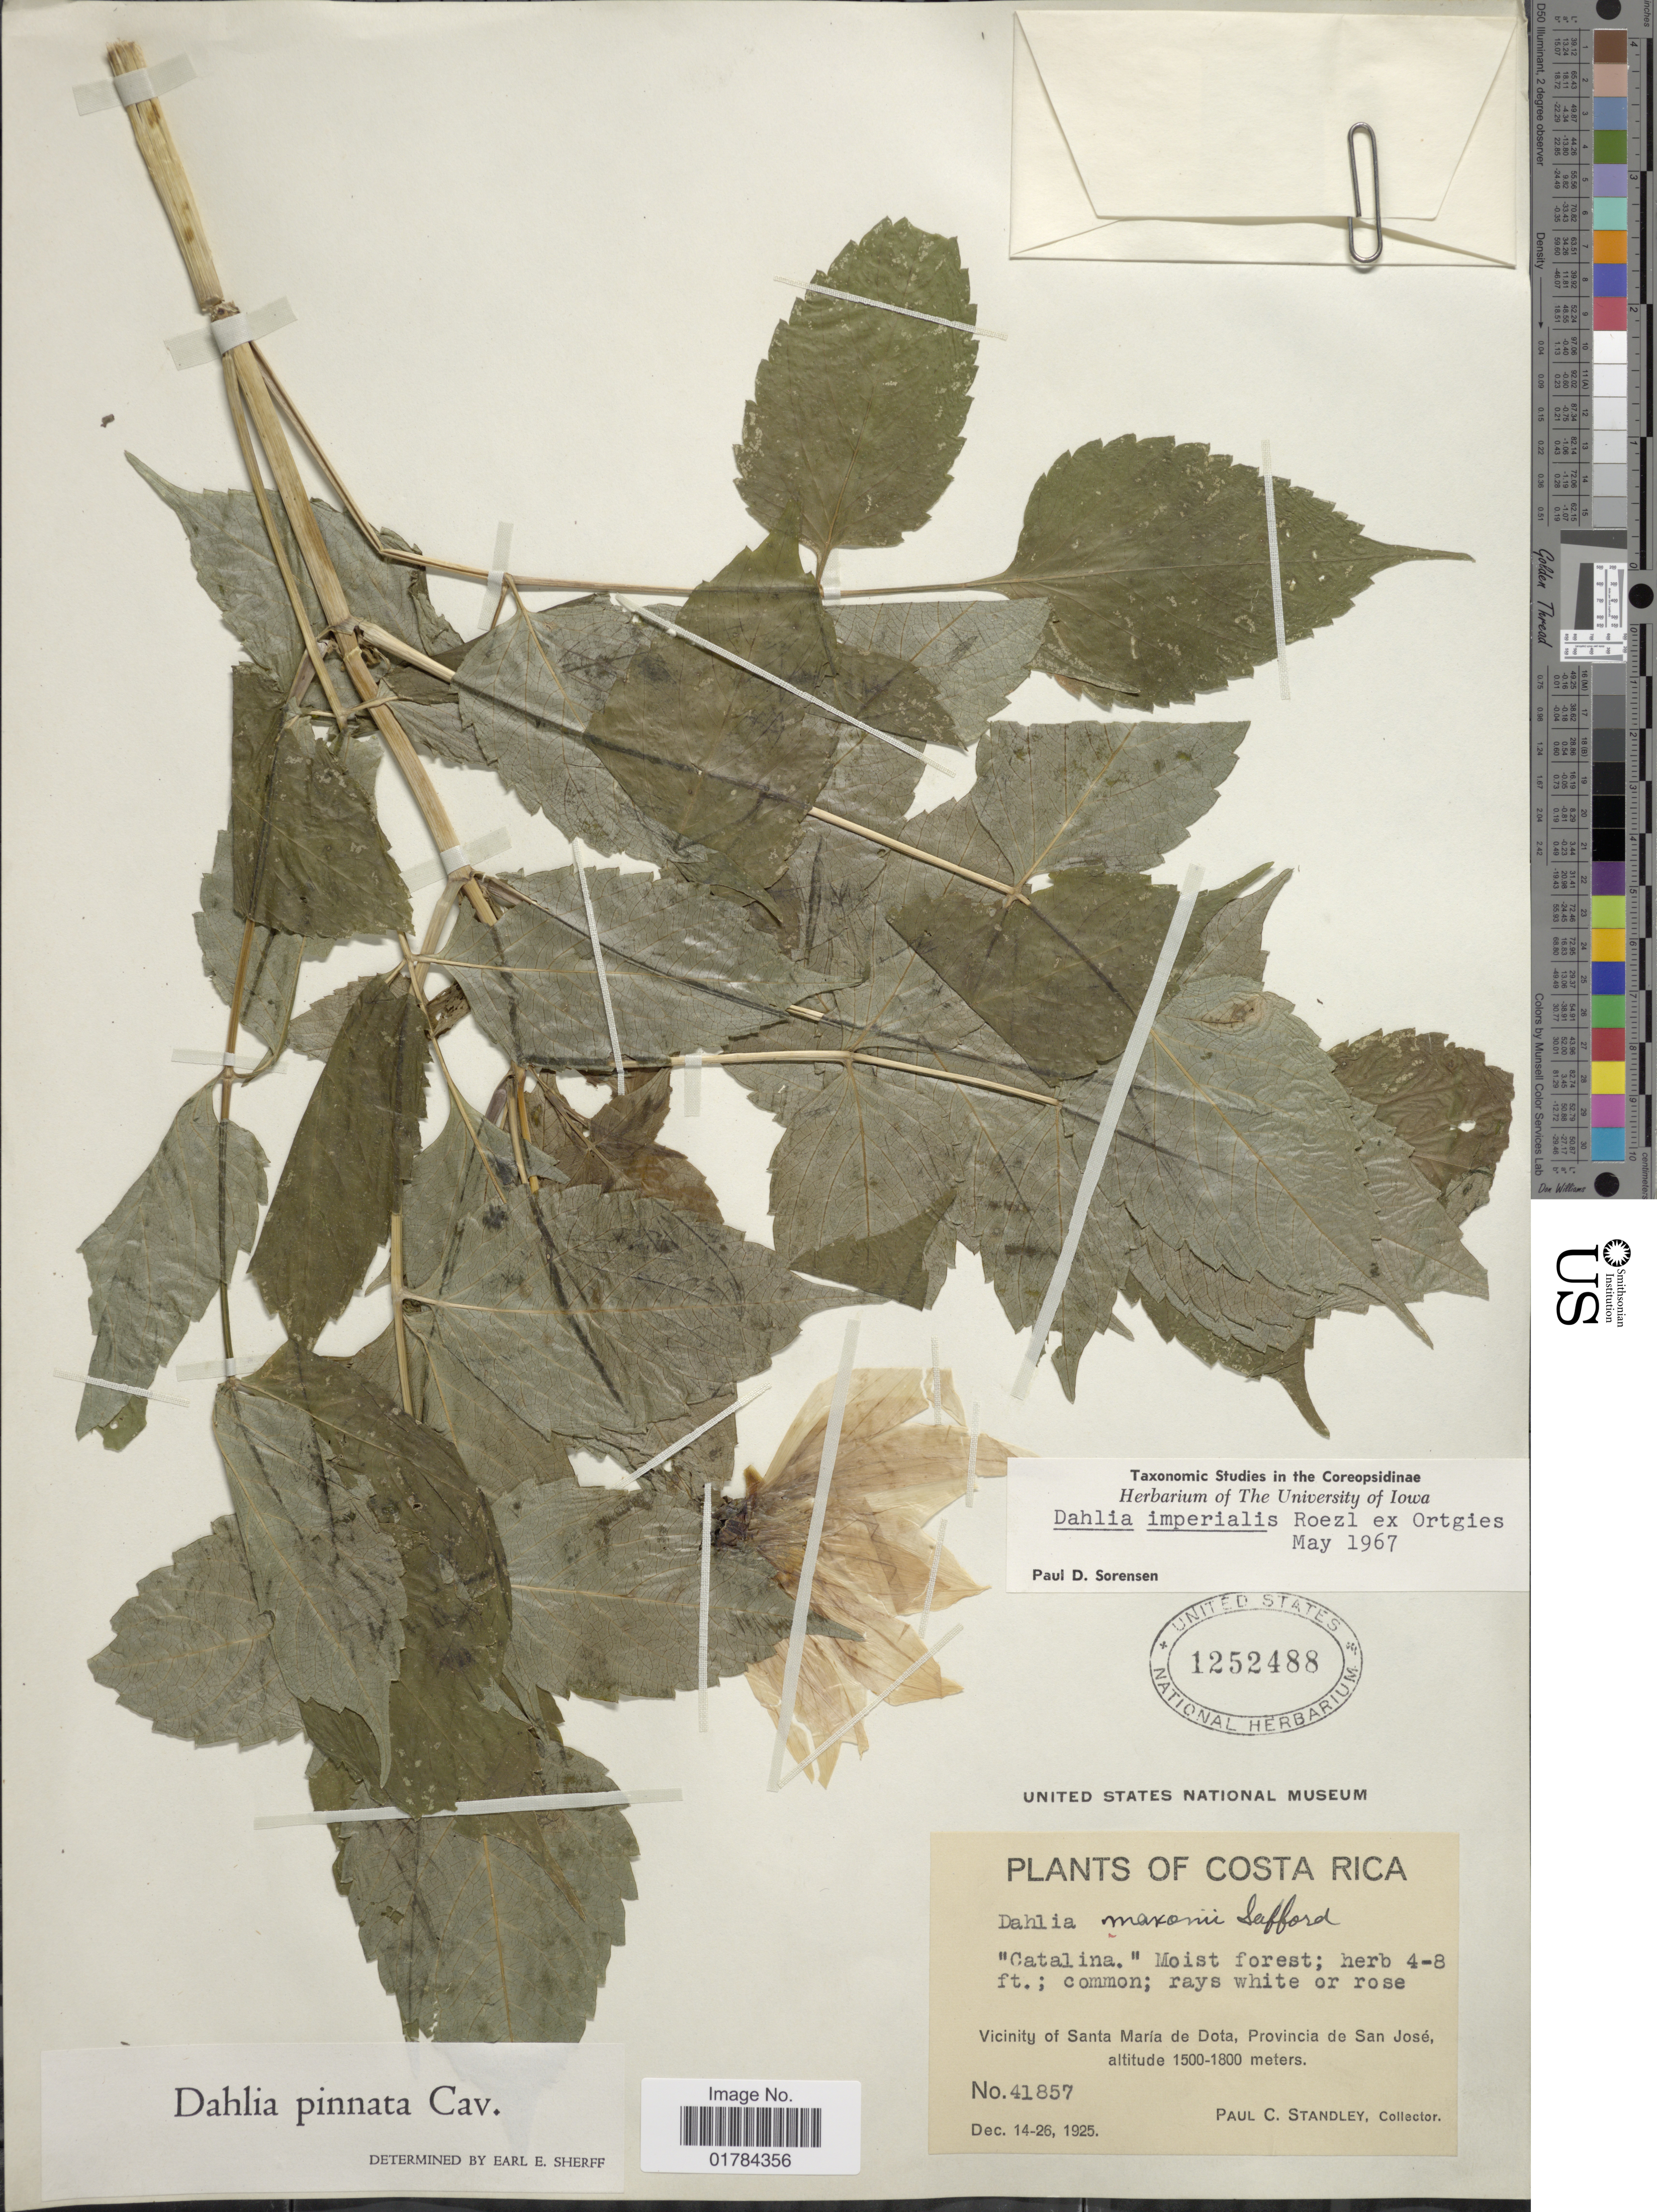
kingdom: Plantae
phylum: Tracheophyta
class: Magnoliopsida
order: Asterales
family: Asteraceae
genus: Dahlia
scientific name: Dahlia imperialis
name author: Roezl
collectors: P. C. Standley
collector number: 41857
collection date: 1925-12-14/1925-12-26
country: Costa Rica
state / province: San José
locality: Vicinity of Santa Maria de Dota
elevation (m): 1500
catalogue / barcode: US 1252488